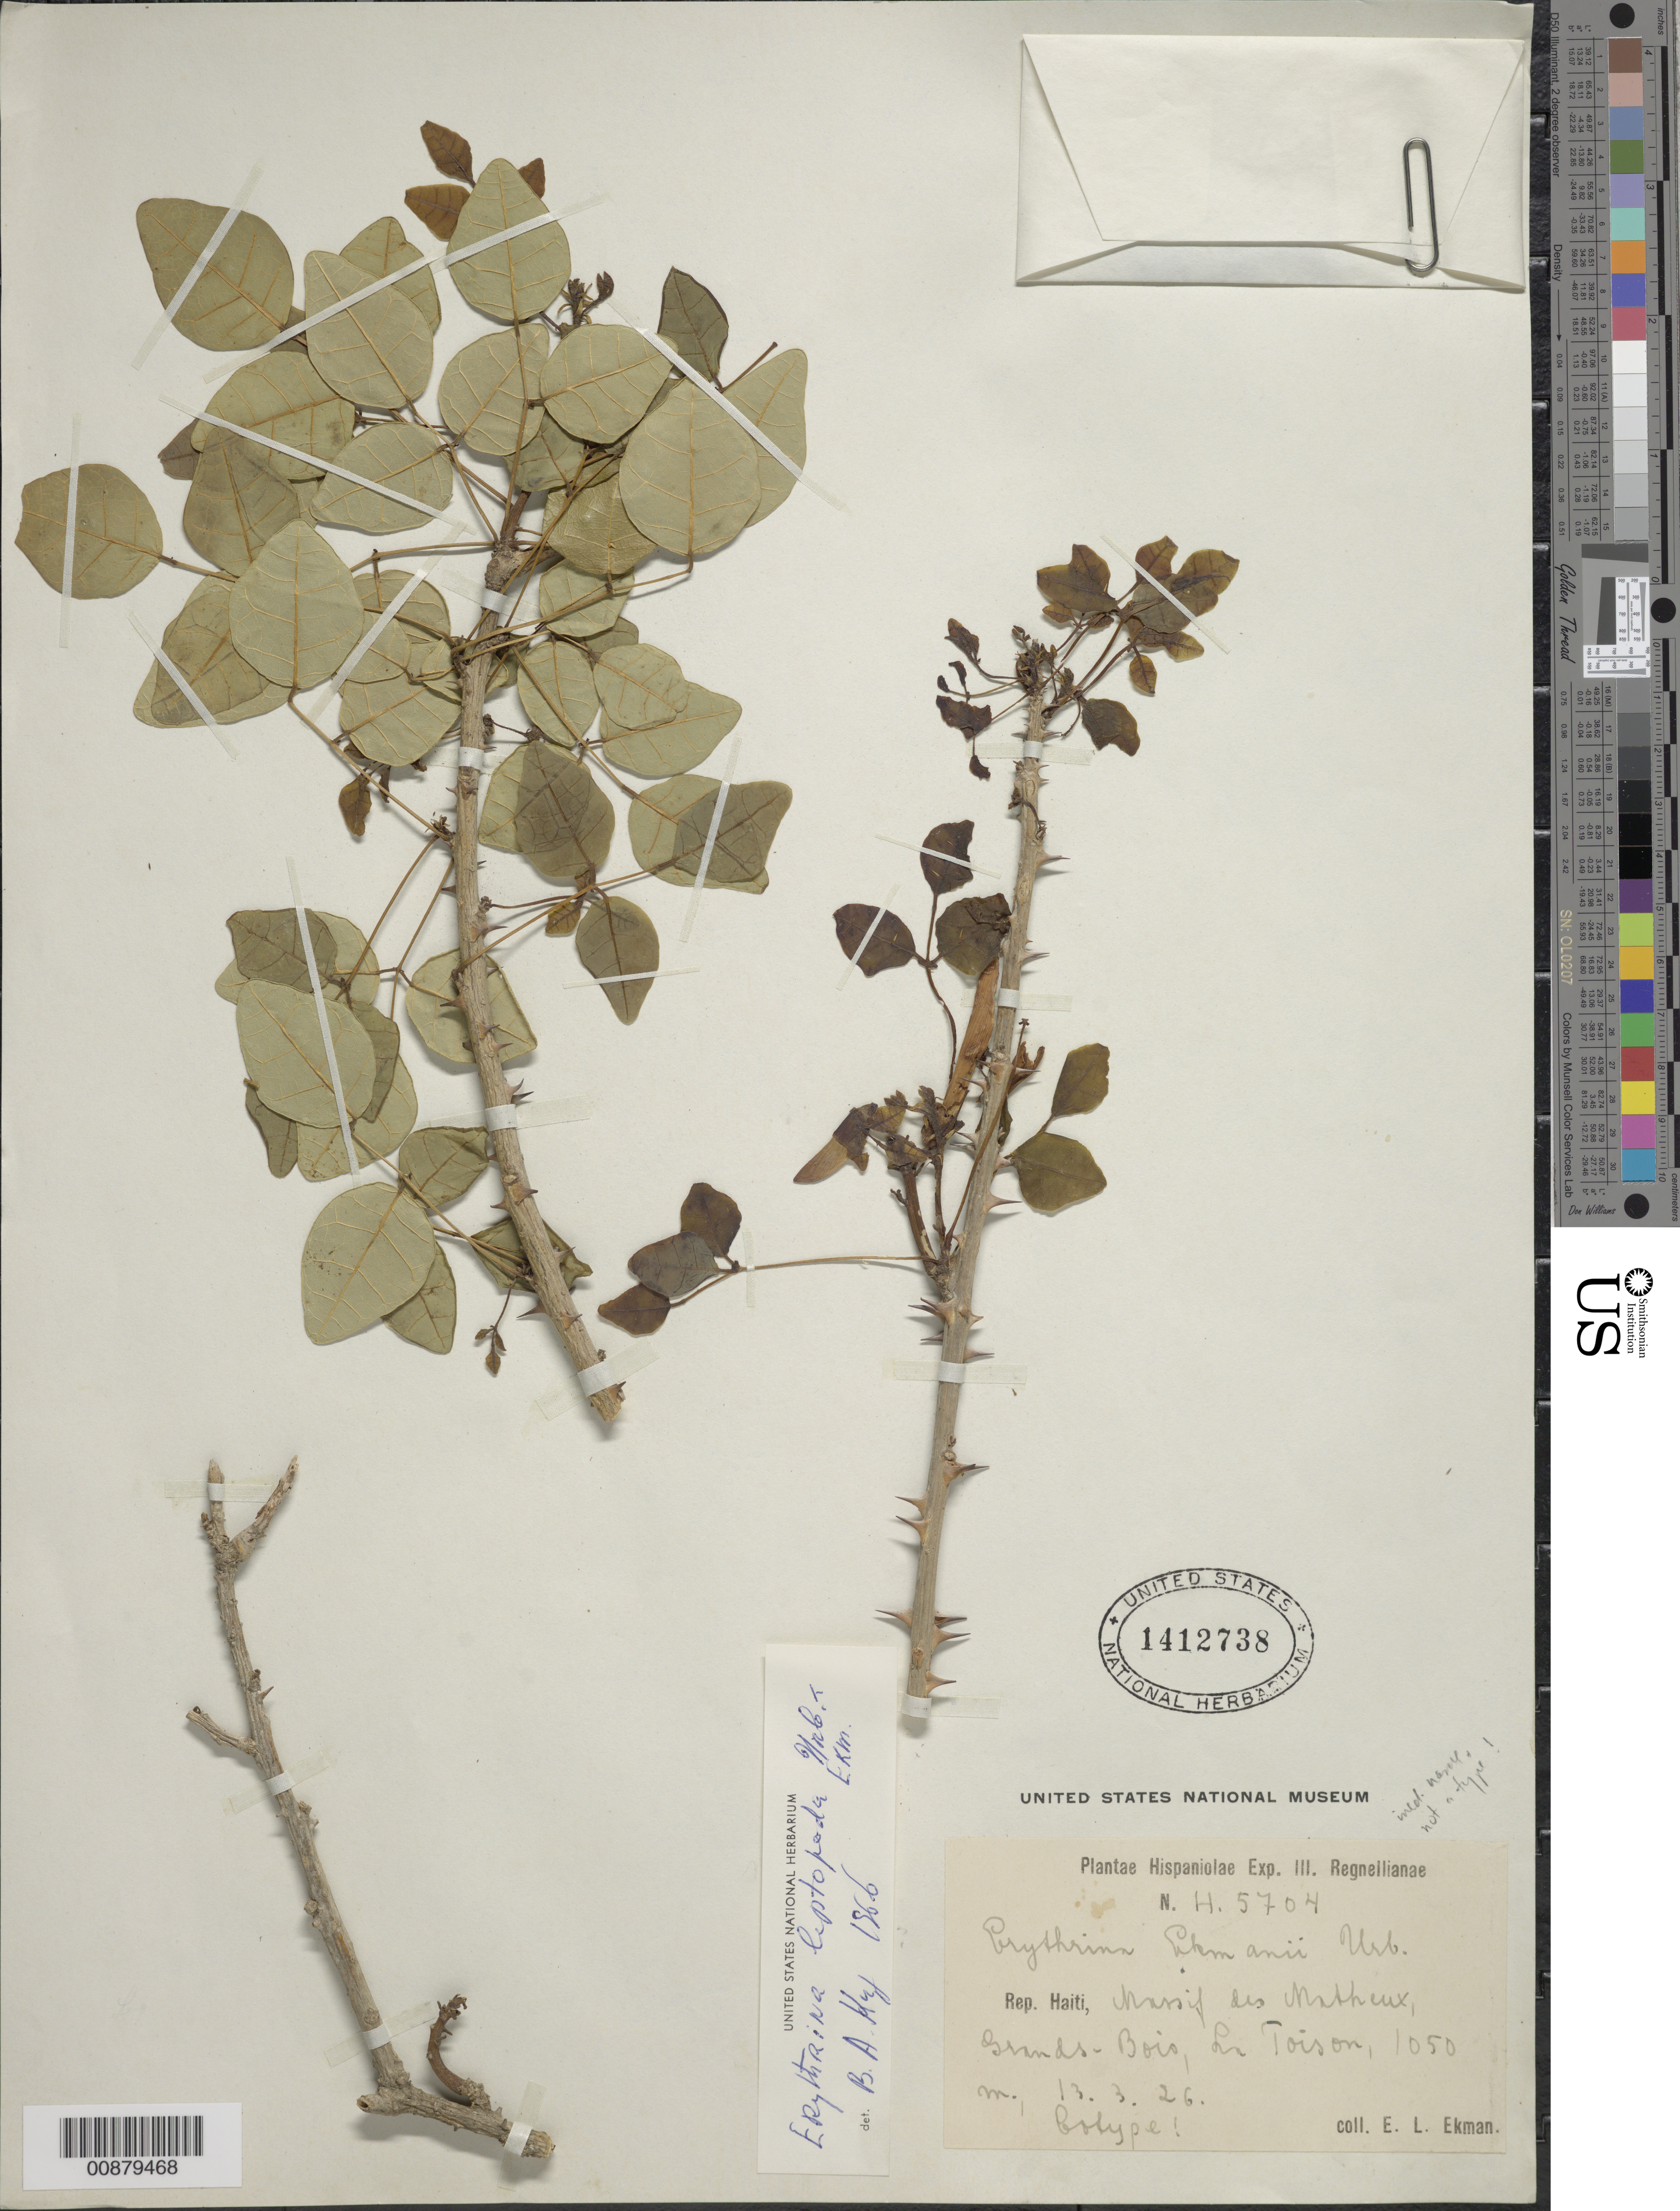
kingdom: Plantae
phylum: Tracheophyta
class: Magnoliopsida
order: Fabales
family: Fabaceae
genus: Erythrina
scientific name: Erythrina leptopoda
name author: Urb. & Ekman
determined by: Krukoff, B. A.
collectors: E. L. Ekman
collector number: H 5704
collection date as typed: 13 Mar 1926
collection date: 1926-03-13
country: Haiti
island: Hispaniola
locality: Massif des Matheux, Grands-Bois, La Toison.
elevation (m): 1050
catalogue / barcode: US 1412738